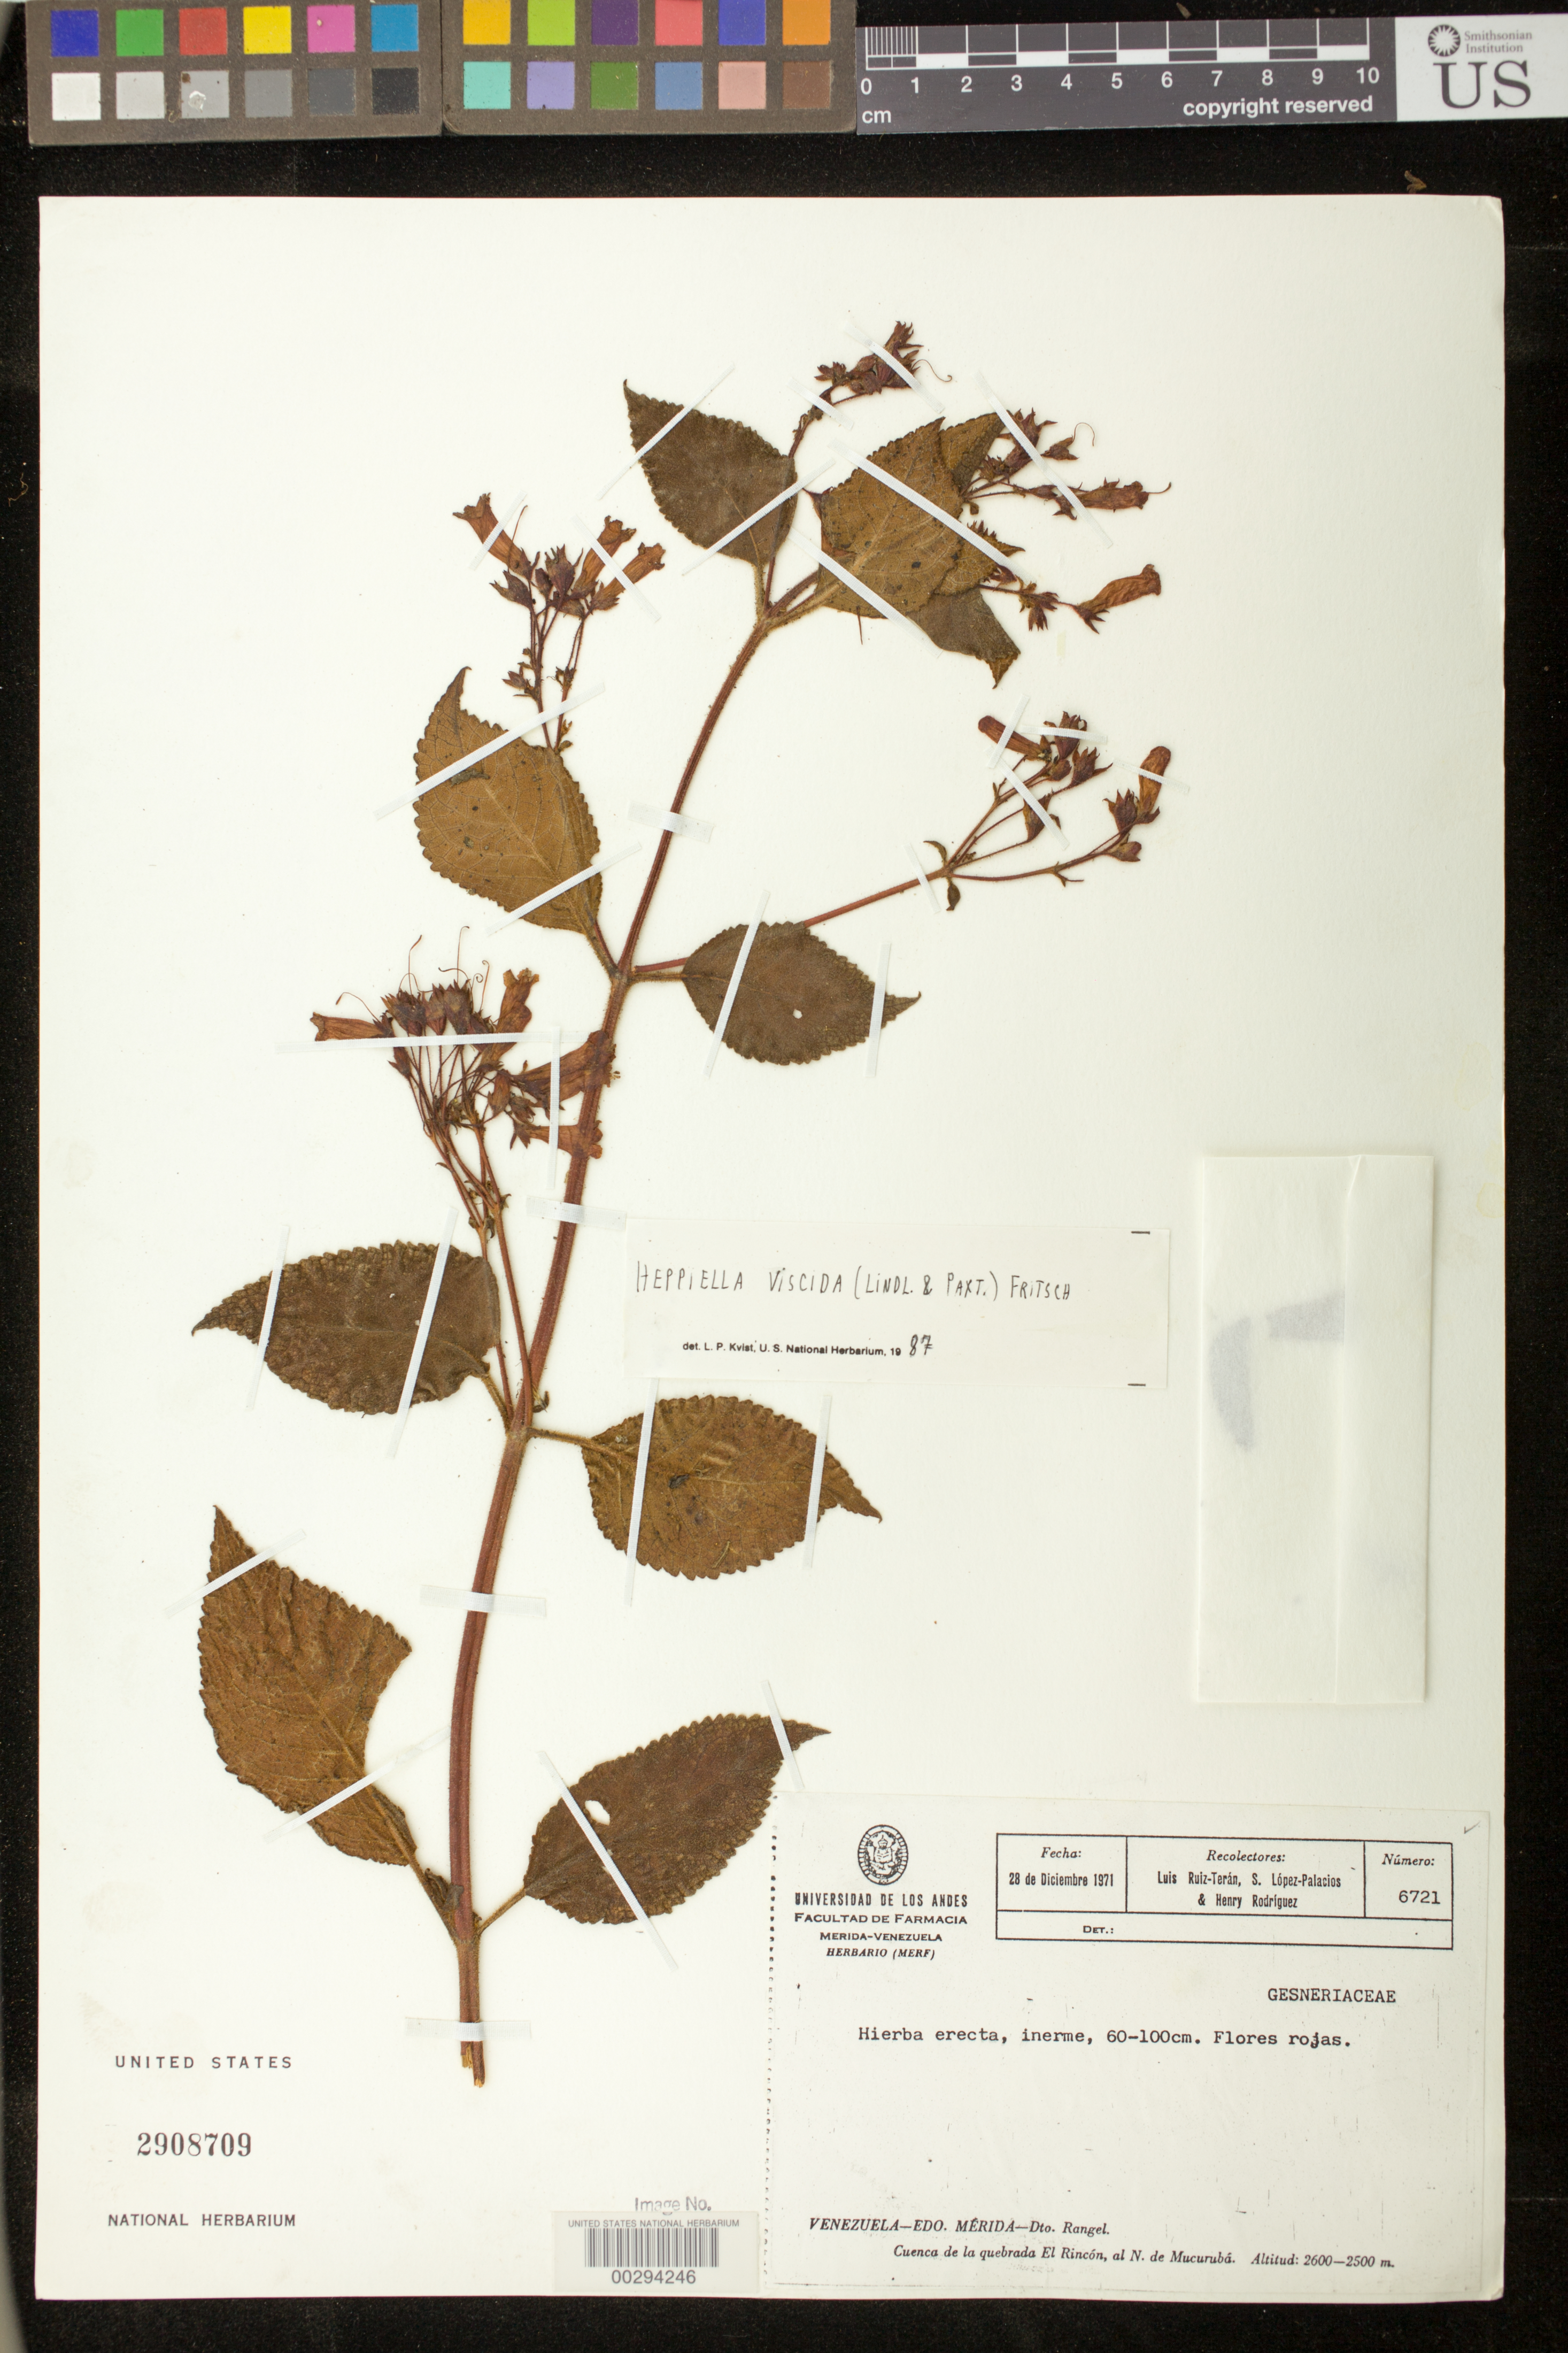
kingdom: Plantae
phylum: Tracheophyta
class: Magnoliopsida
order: Lamiales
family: Gesneriaceae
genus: Heppiella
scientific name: Heppiella viscida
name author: (Lindl. &) Fritsch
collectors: L. E. Ruíz-Terán, S. Lopez-P. & H. Rodriguez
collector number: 6721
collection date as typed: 28 Dec 1971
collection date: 1971-12-28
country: Venezuela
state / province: Mérida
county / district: Rangel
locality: Dist. Rangel, river basin of Quebrada El Rincon, N of Mucuruba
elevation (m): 2500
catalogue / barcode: US 2908709